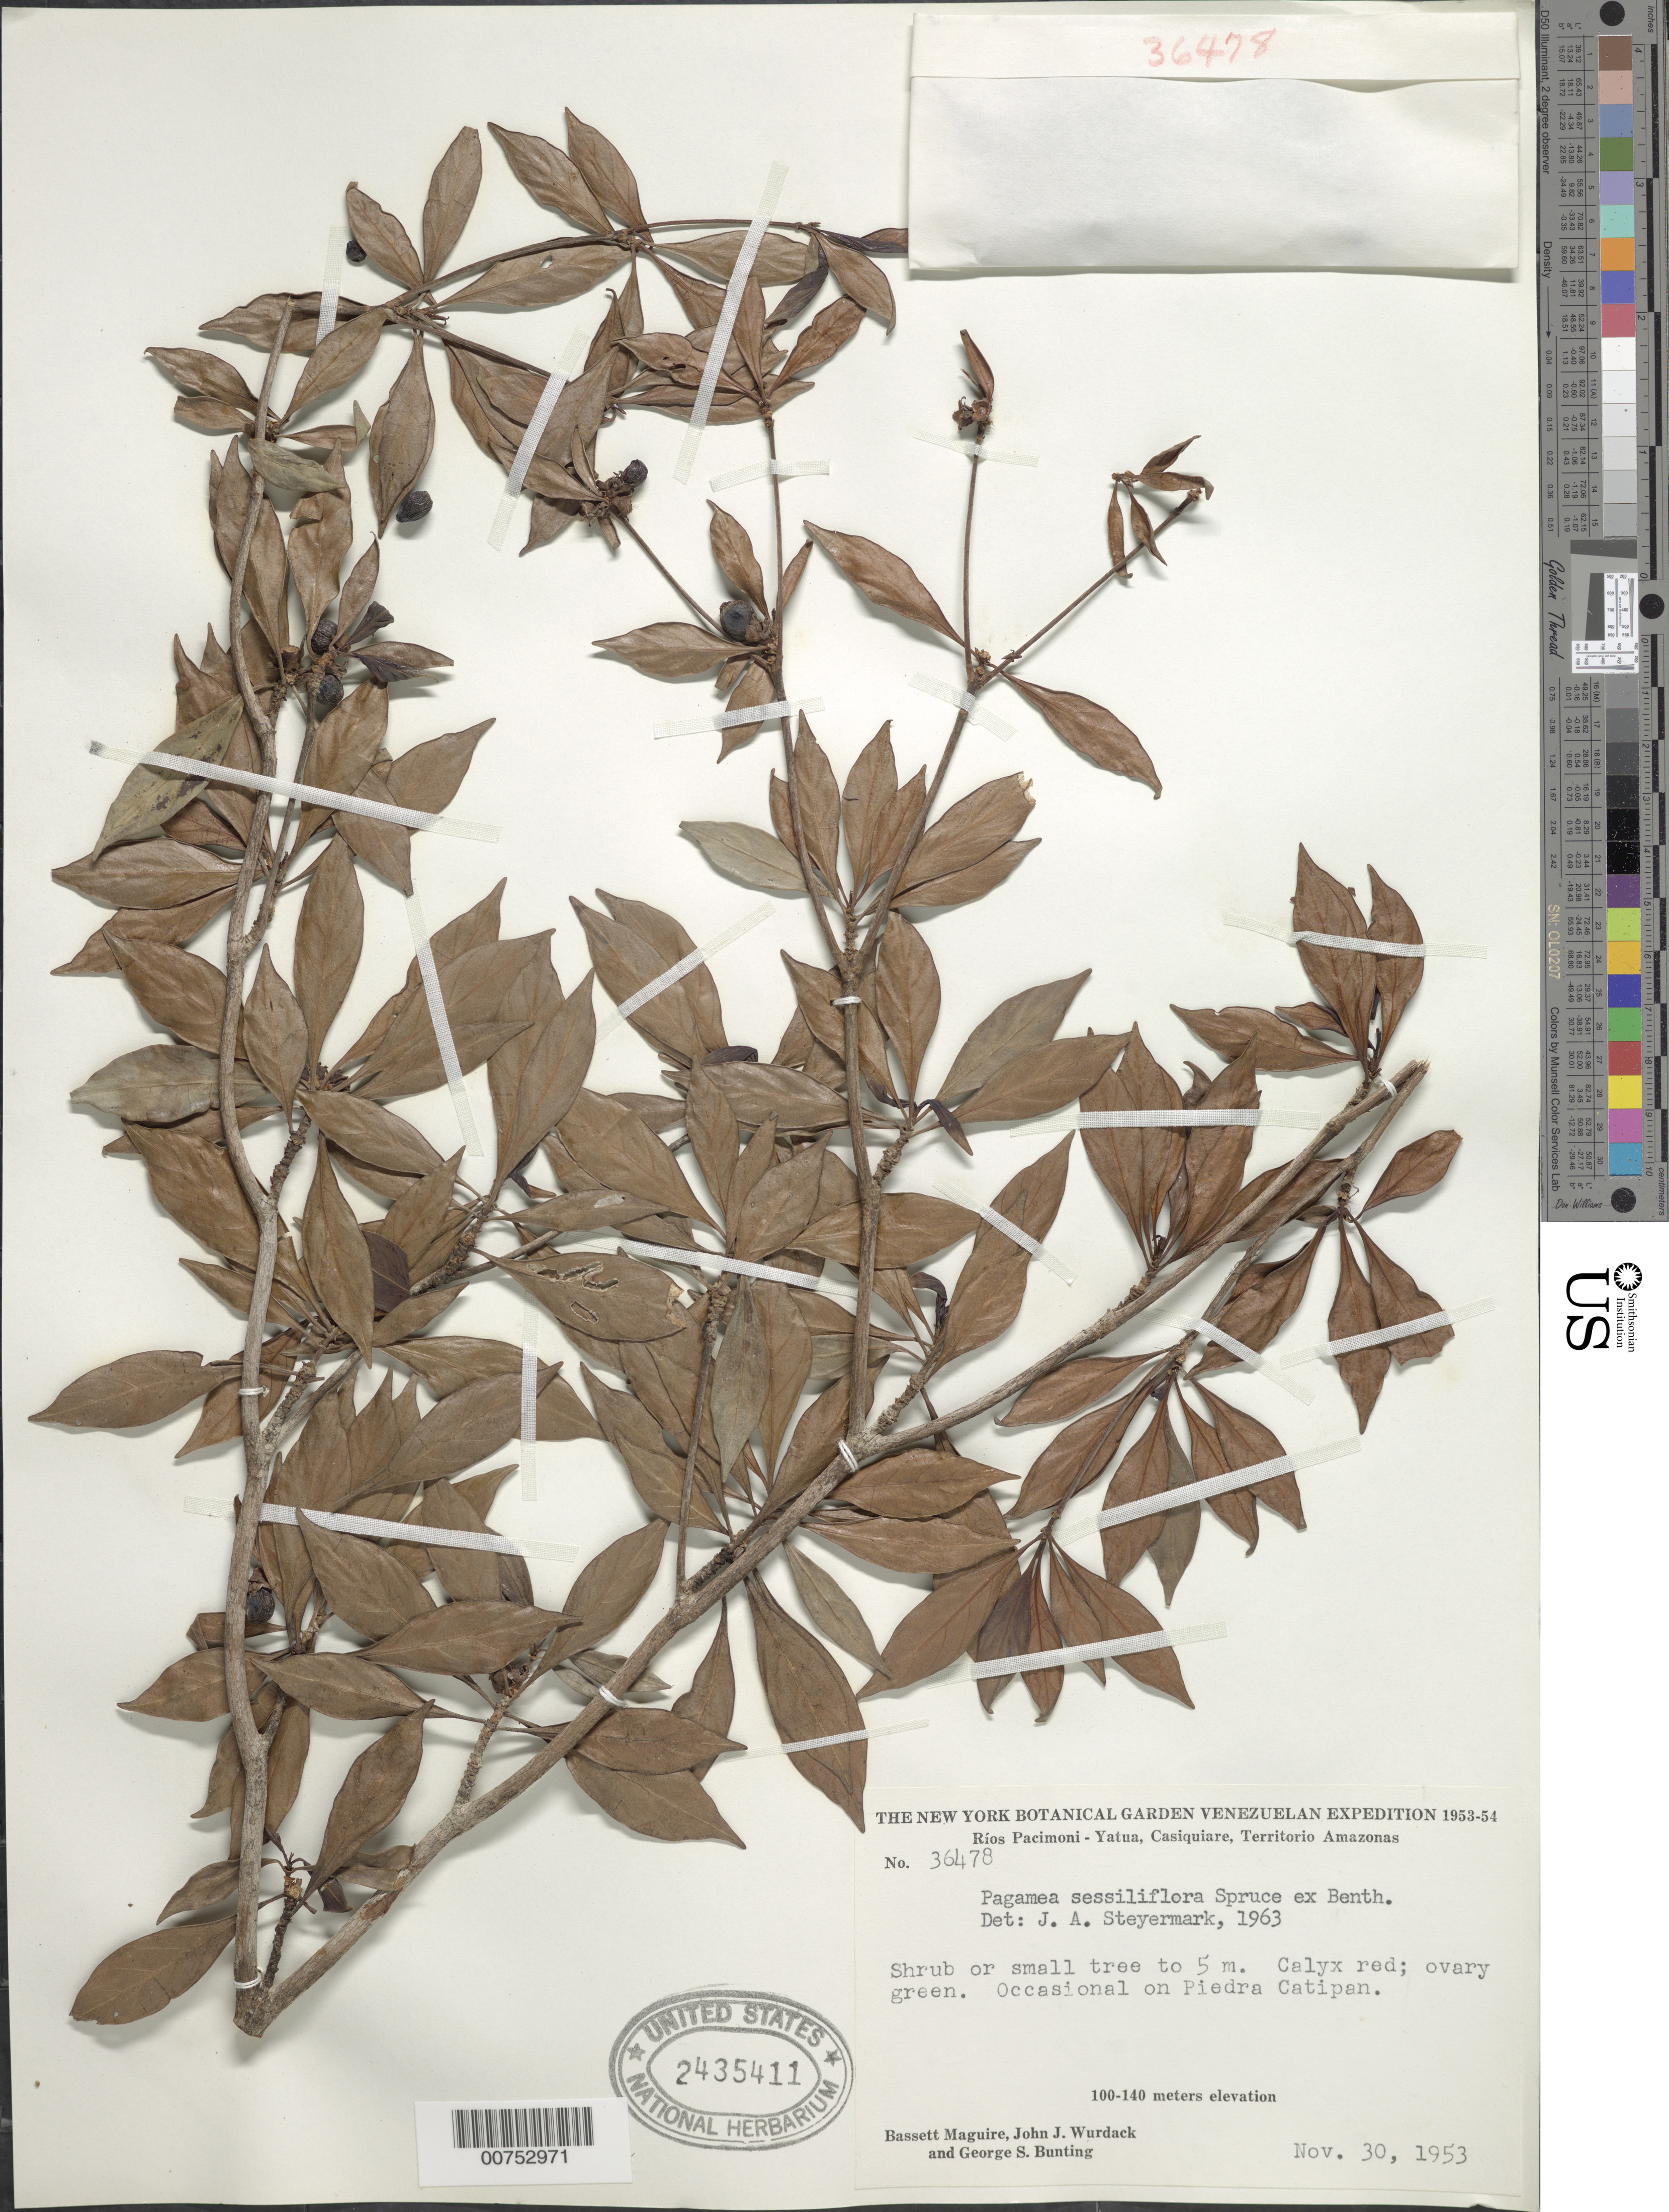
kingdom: Plantae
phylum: Tracheophyta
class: Magnoliopsida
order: Gentianales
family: Rubiaceae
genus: Pagamea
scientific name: Pagamea sessiliflora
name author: Spruce ex Benth.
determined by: Steyermark, Julian A., (VEN)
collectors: B. Maguire, J. J. Wurdack & G. S. Bunting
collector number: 36478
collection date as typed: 30-Nov-53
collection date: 1953-11-30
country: Venezuela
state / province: Amazonas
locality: Piedra Catipán; Ríos Pacimoni-Yatua, Casiquiare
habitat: Piedra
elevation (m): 100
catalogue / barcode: US 2435411